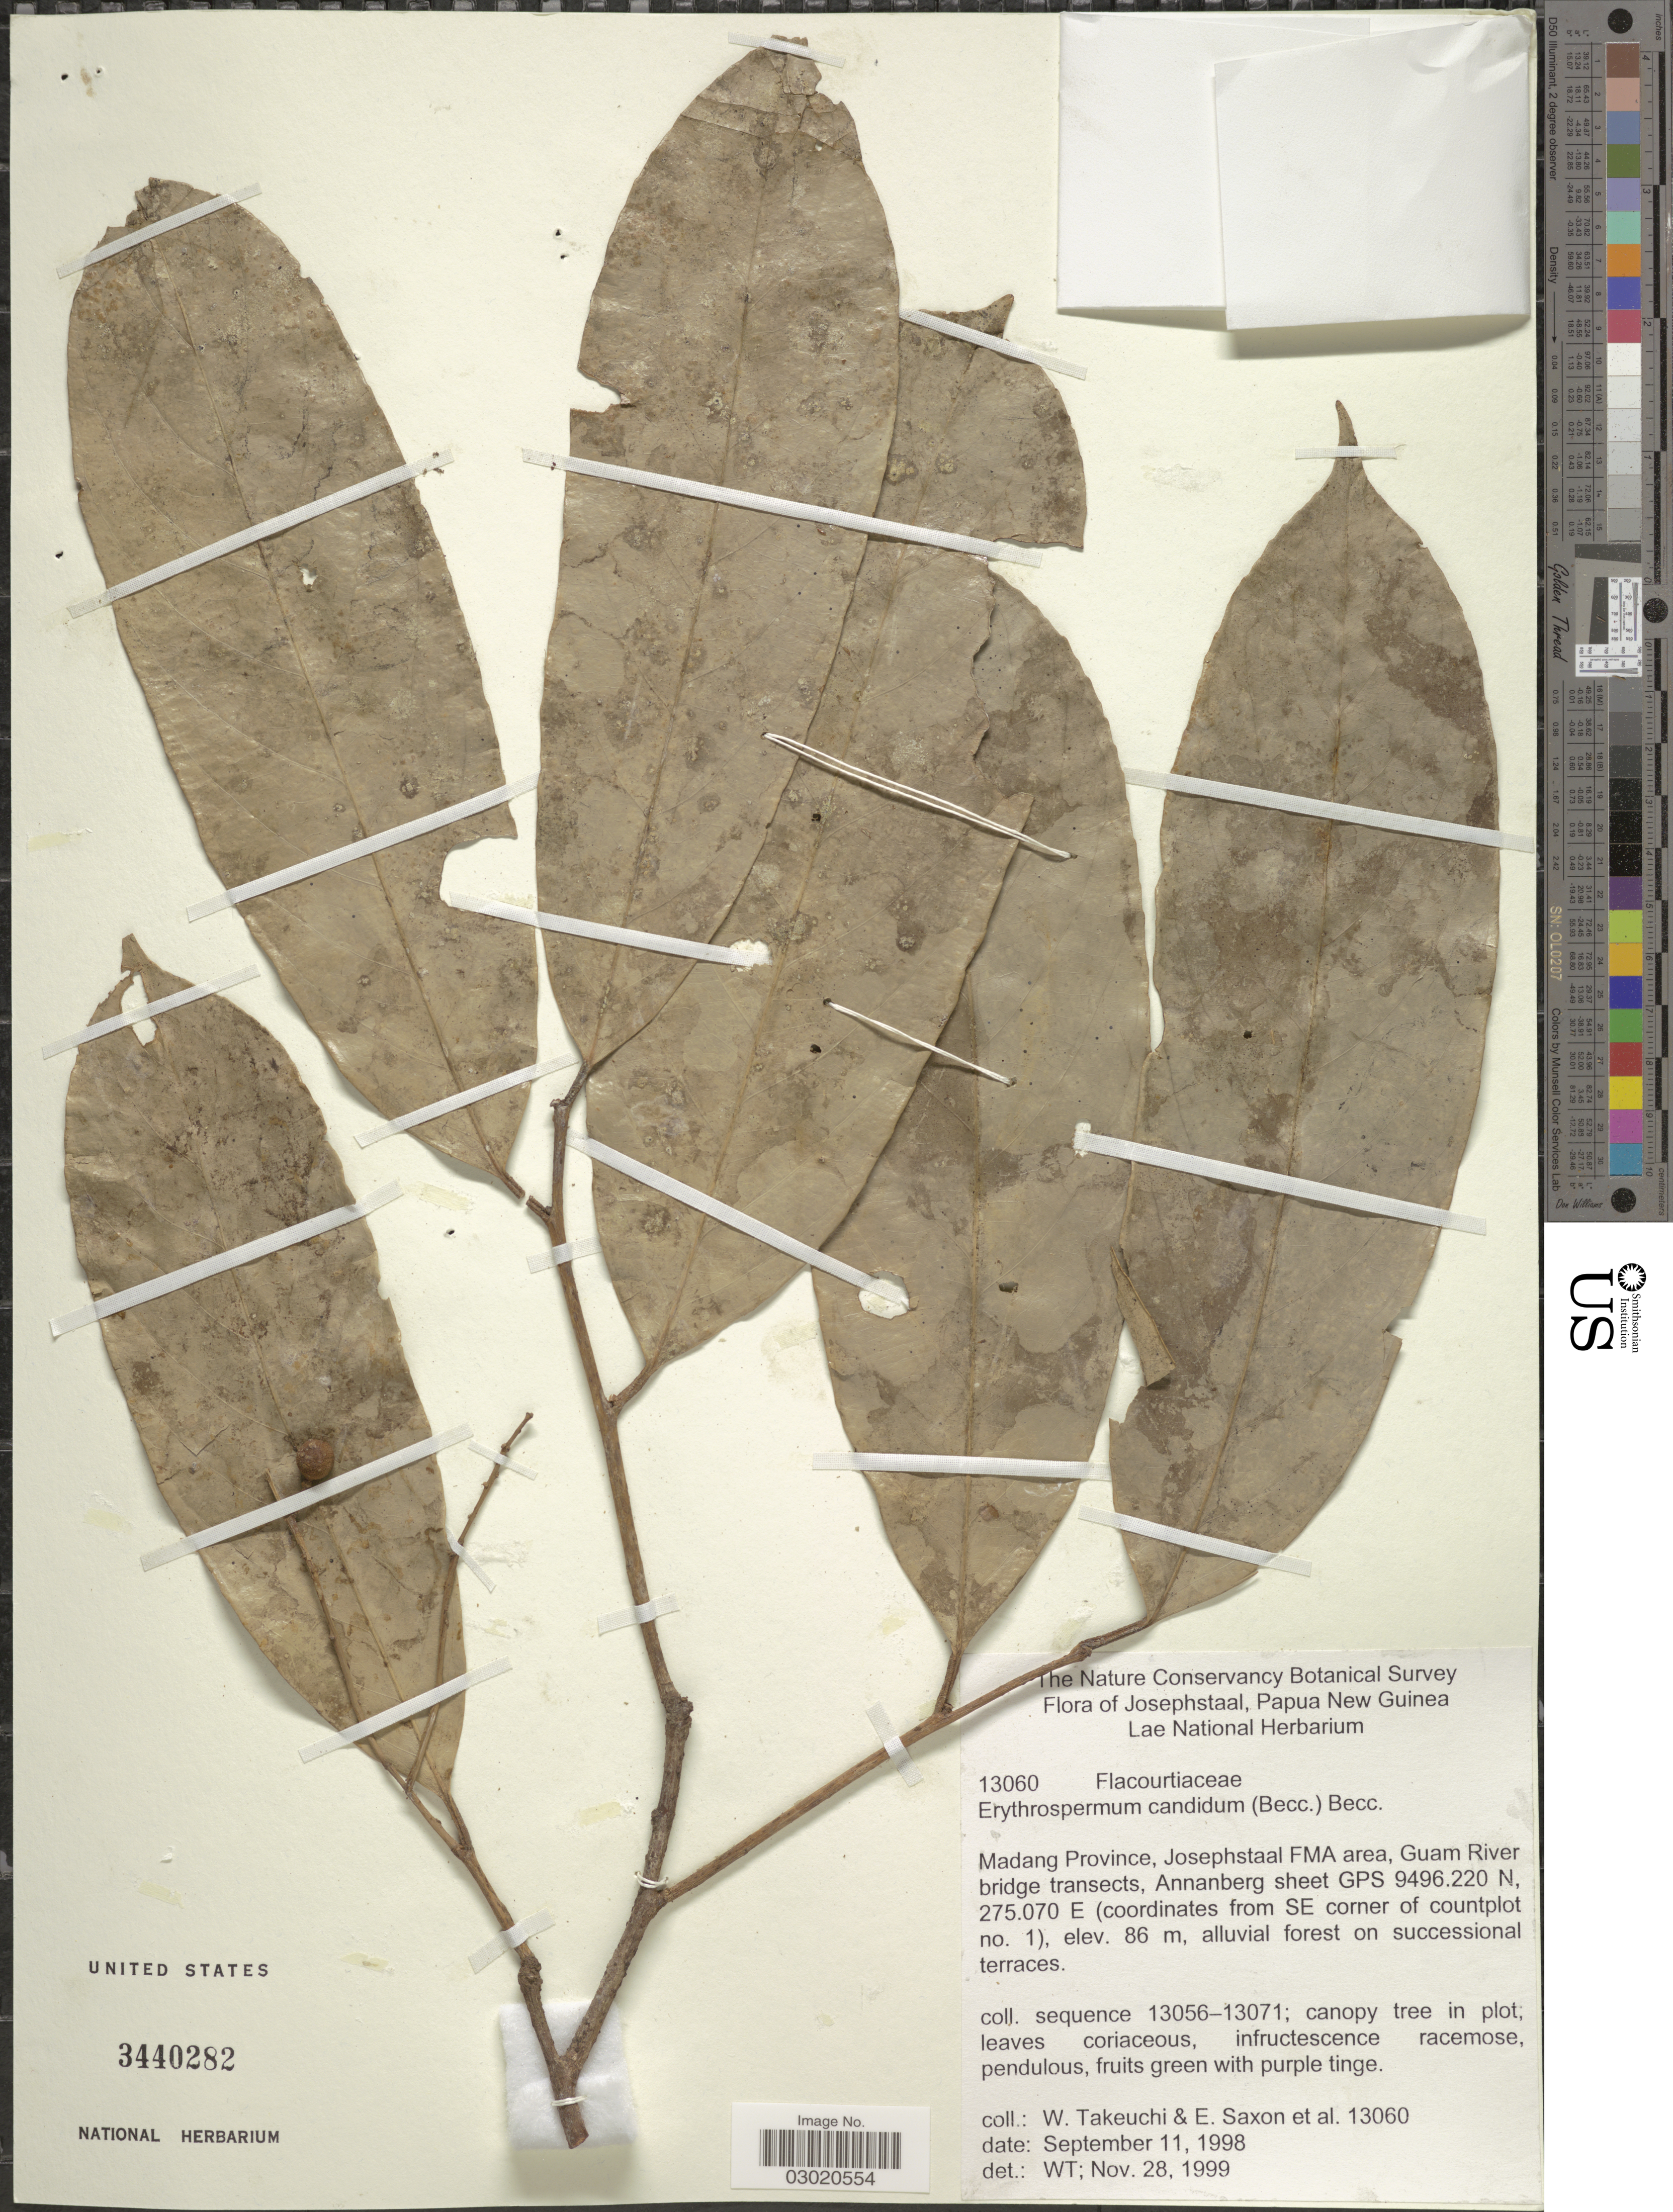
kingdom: Plantae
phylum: Tracheophyta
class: Magnoliopsida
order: Malpighiales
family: Achariaceae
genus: Erythrospermum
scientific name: Erythrospermum candidum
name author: (Becc.) Becc.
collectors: W. Takeuchi, E. Saxon & et al.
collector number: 13060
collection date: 1998-09-11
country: Papua New Guinea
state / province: Madang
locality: Josephstaal, Madang Province, Josephtaal FMA area, Guam River bridge transects, Annanberg sheet. (coordinates from SE corner of countplot no. 1).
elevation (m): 86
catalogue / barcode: US 3440282